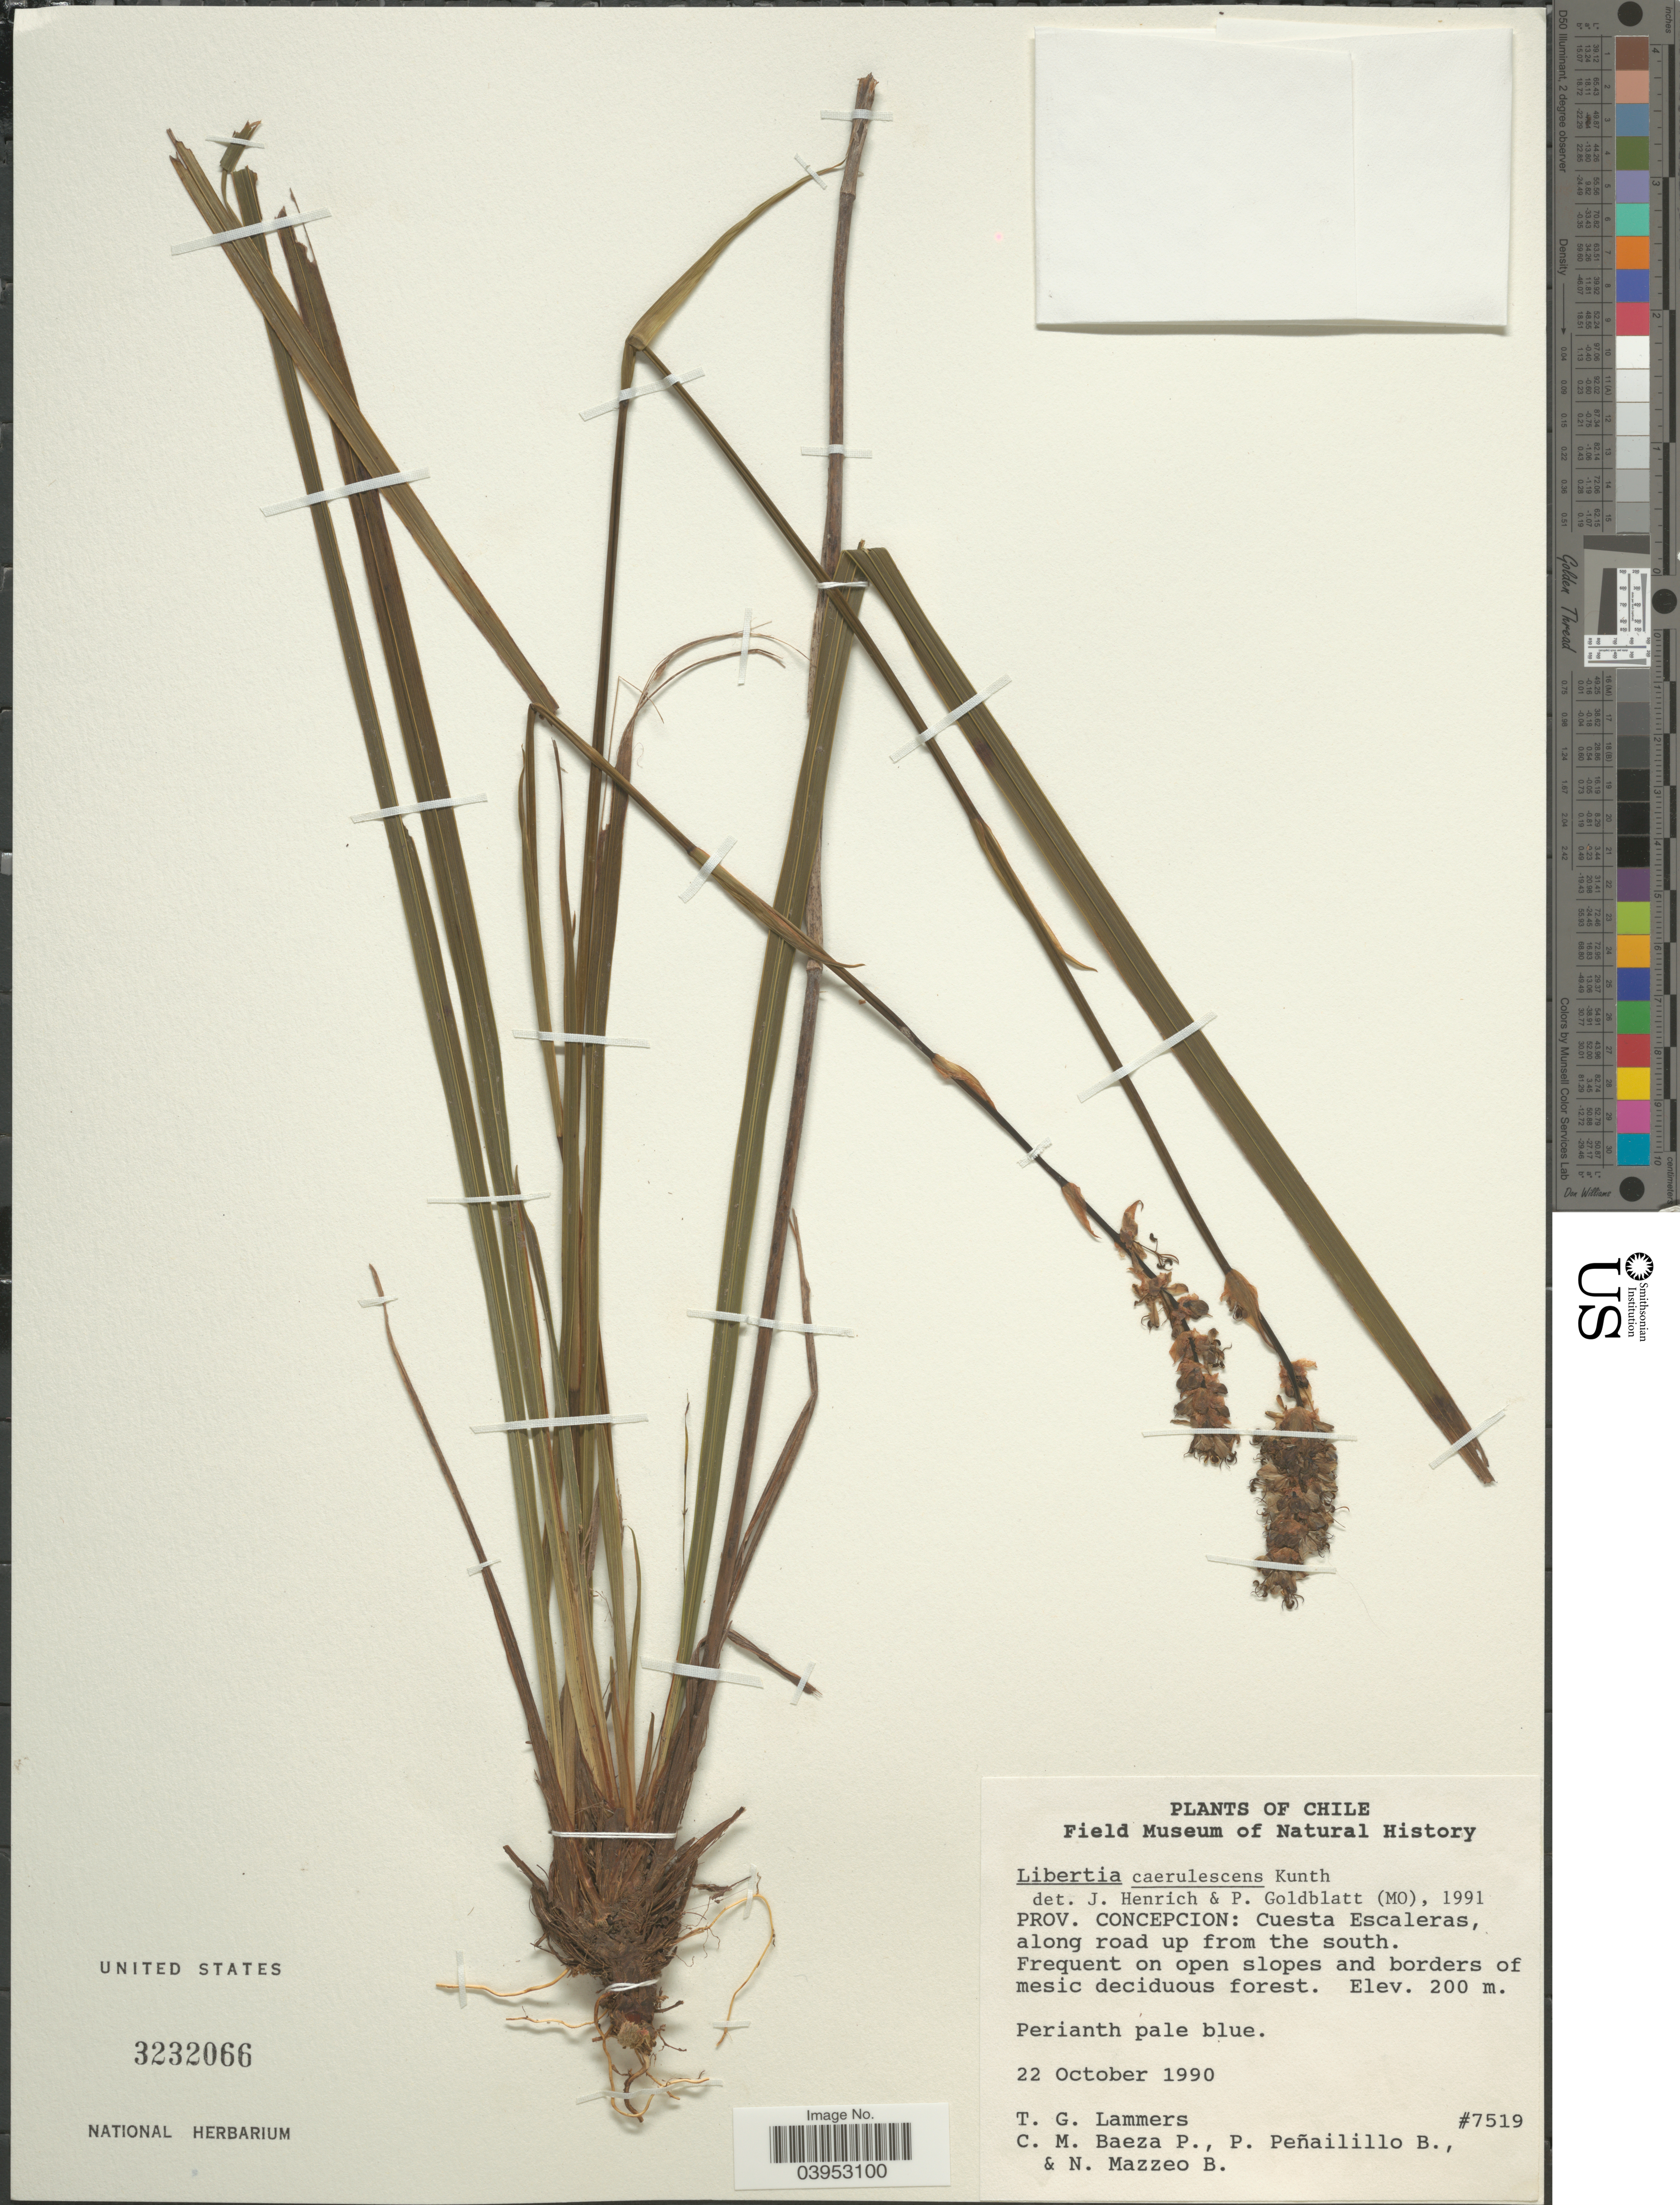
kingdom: Plantae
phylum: Tracheophyta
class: Liliopsida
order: Asparagales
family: Iridaceae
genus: Libertia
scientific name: Libertia caerulescens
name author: (C.D. Bouché) Kunth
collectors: T. Lammers, C. Baeza, P. Peñailillo B. & N. Mazzeo B.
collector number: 7519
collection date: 1990-10-22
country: Chile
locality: Prov. Concepcion: Cuesta Escaleras, along road up from the south. Frequent on open slopes and borders of mesic deciduous forest.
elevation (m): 200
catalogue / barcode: US 3232066